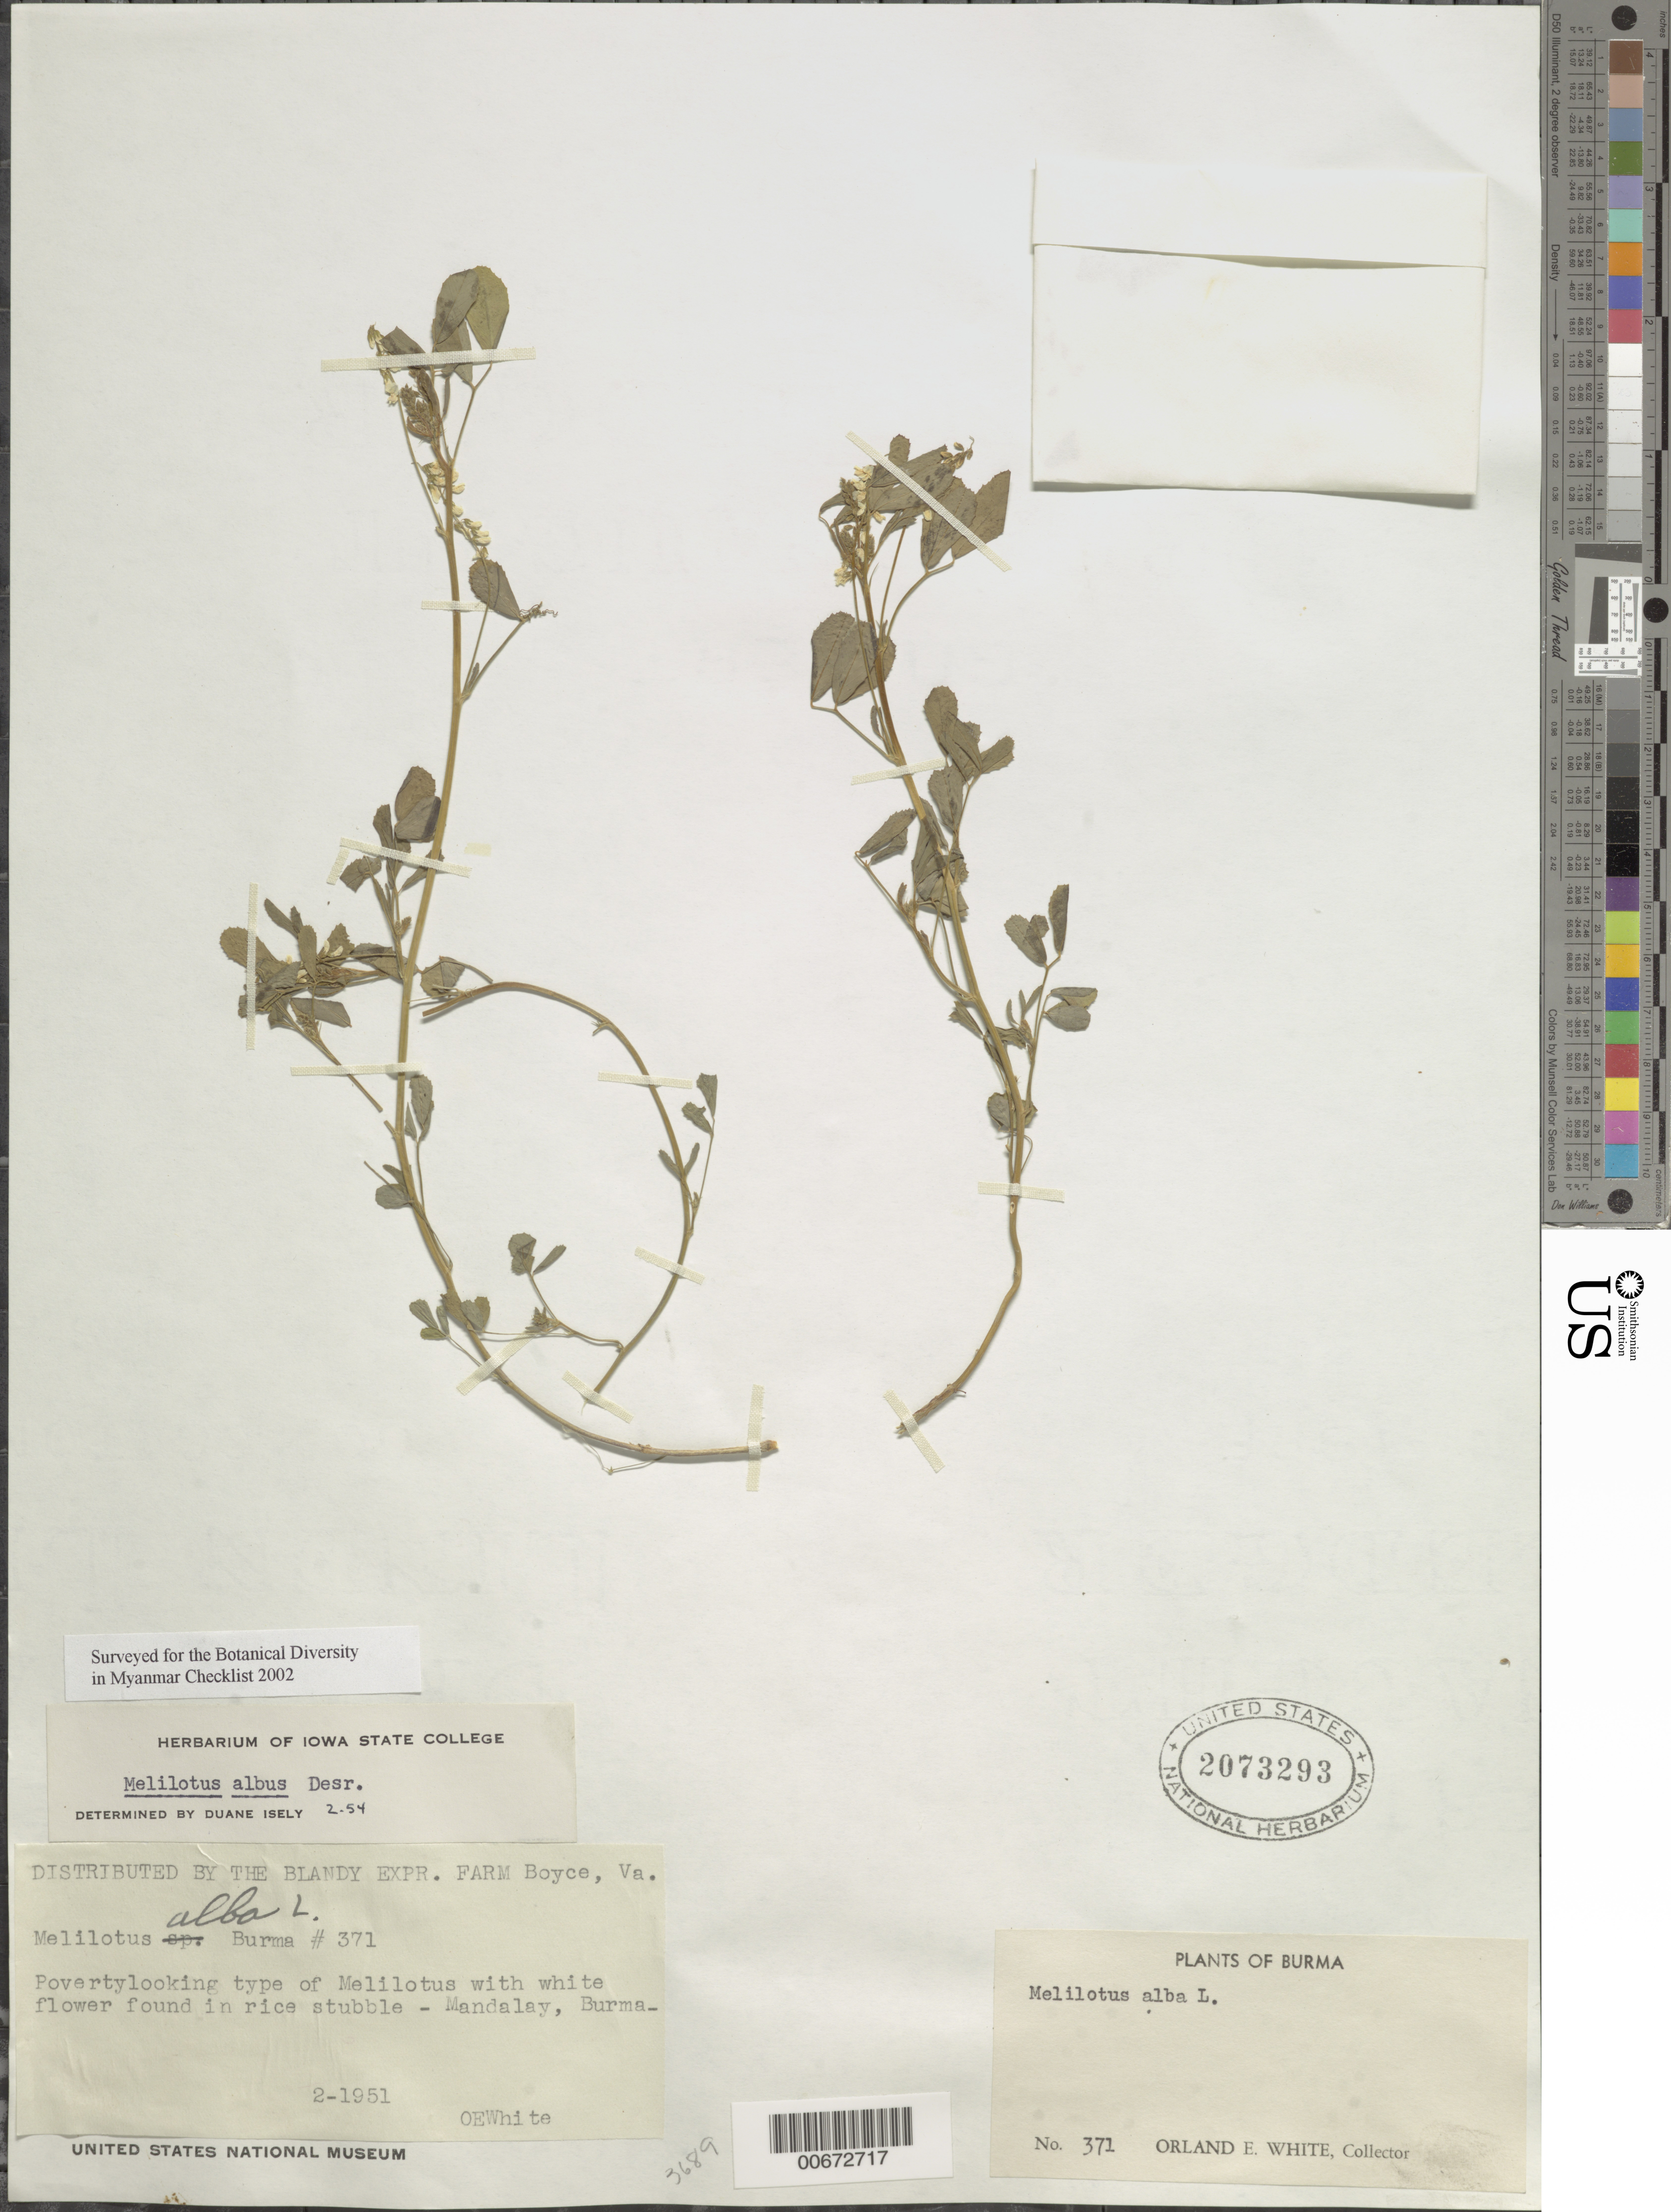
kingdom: Plantae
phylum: Tracheophyta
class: Magnoliopsida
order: Fabales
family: Fabaceae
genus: Melilotus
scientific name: Melilotus albus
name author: Medik.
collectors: O. E. White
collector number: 371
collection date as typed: Feb 1951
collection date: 1951-02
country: Myanmar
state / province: Mandalay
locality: Mandalay.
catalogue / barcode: US 2073293